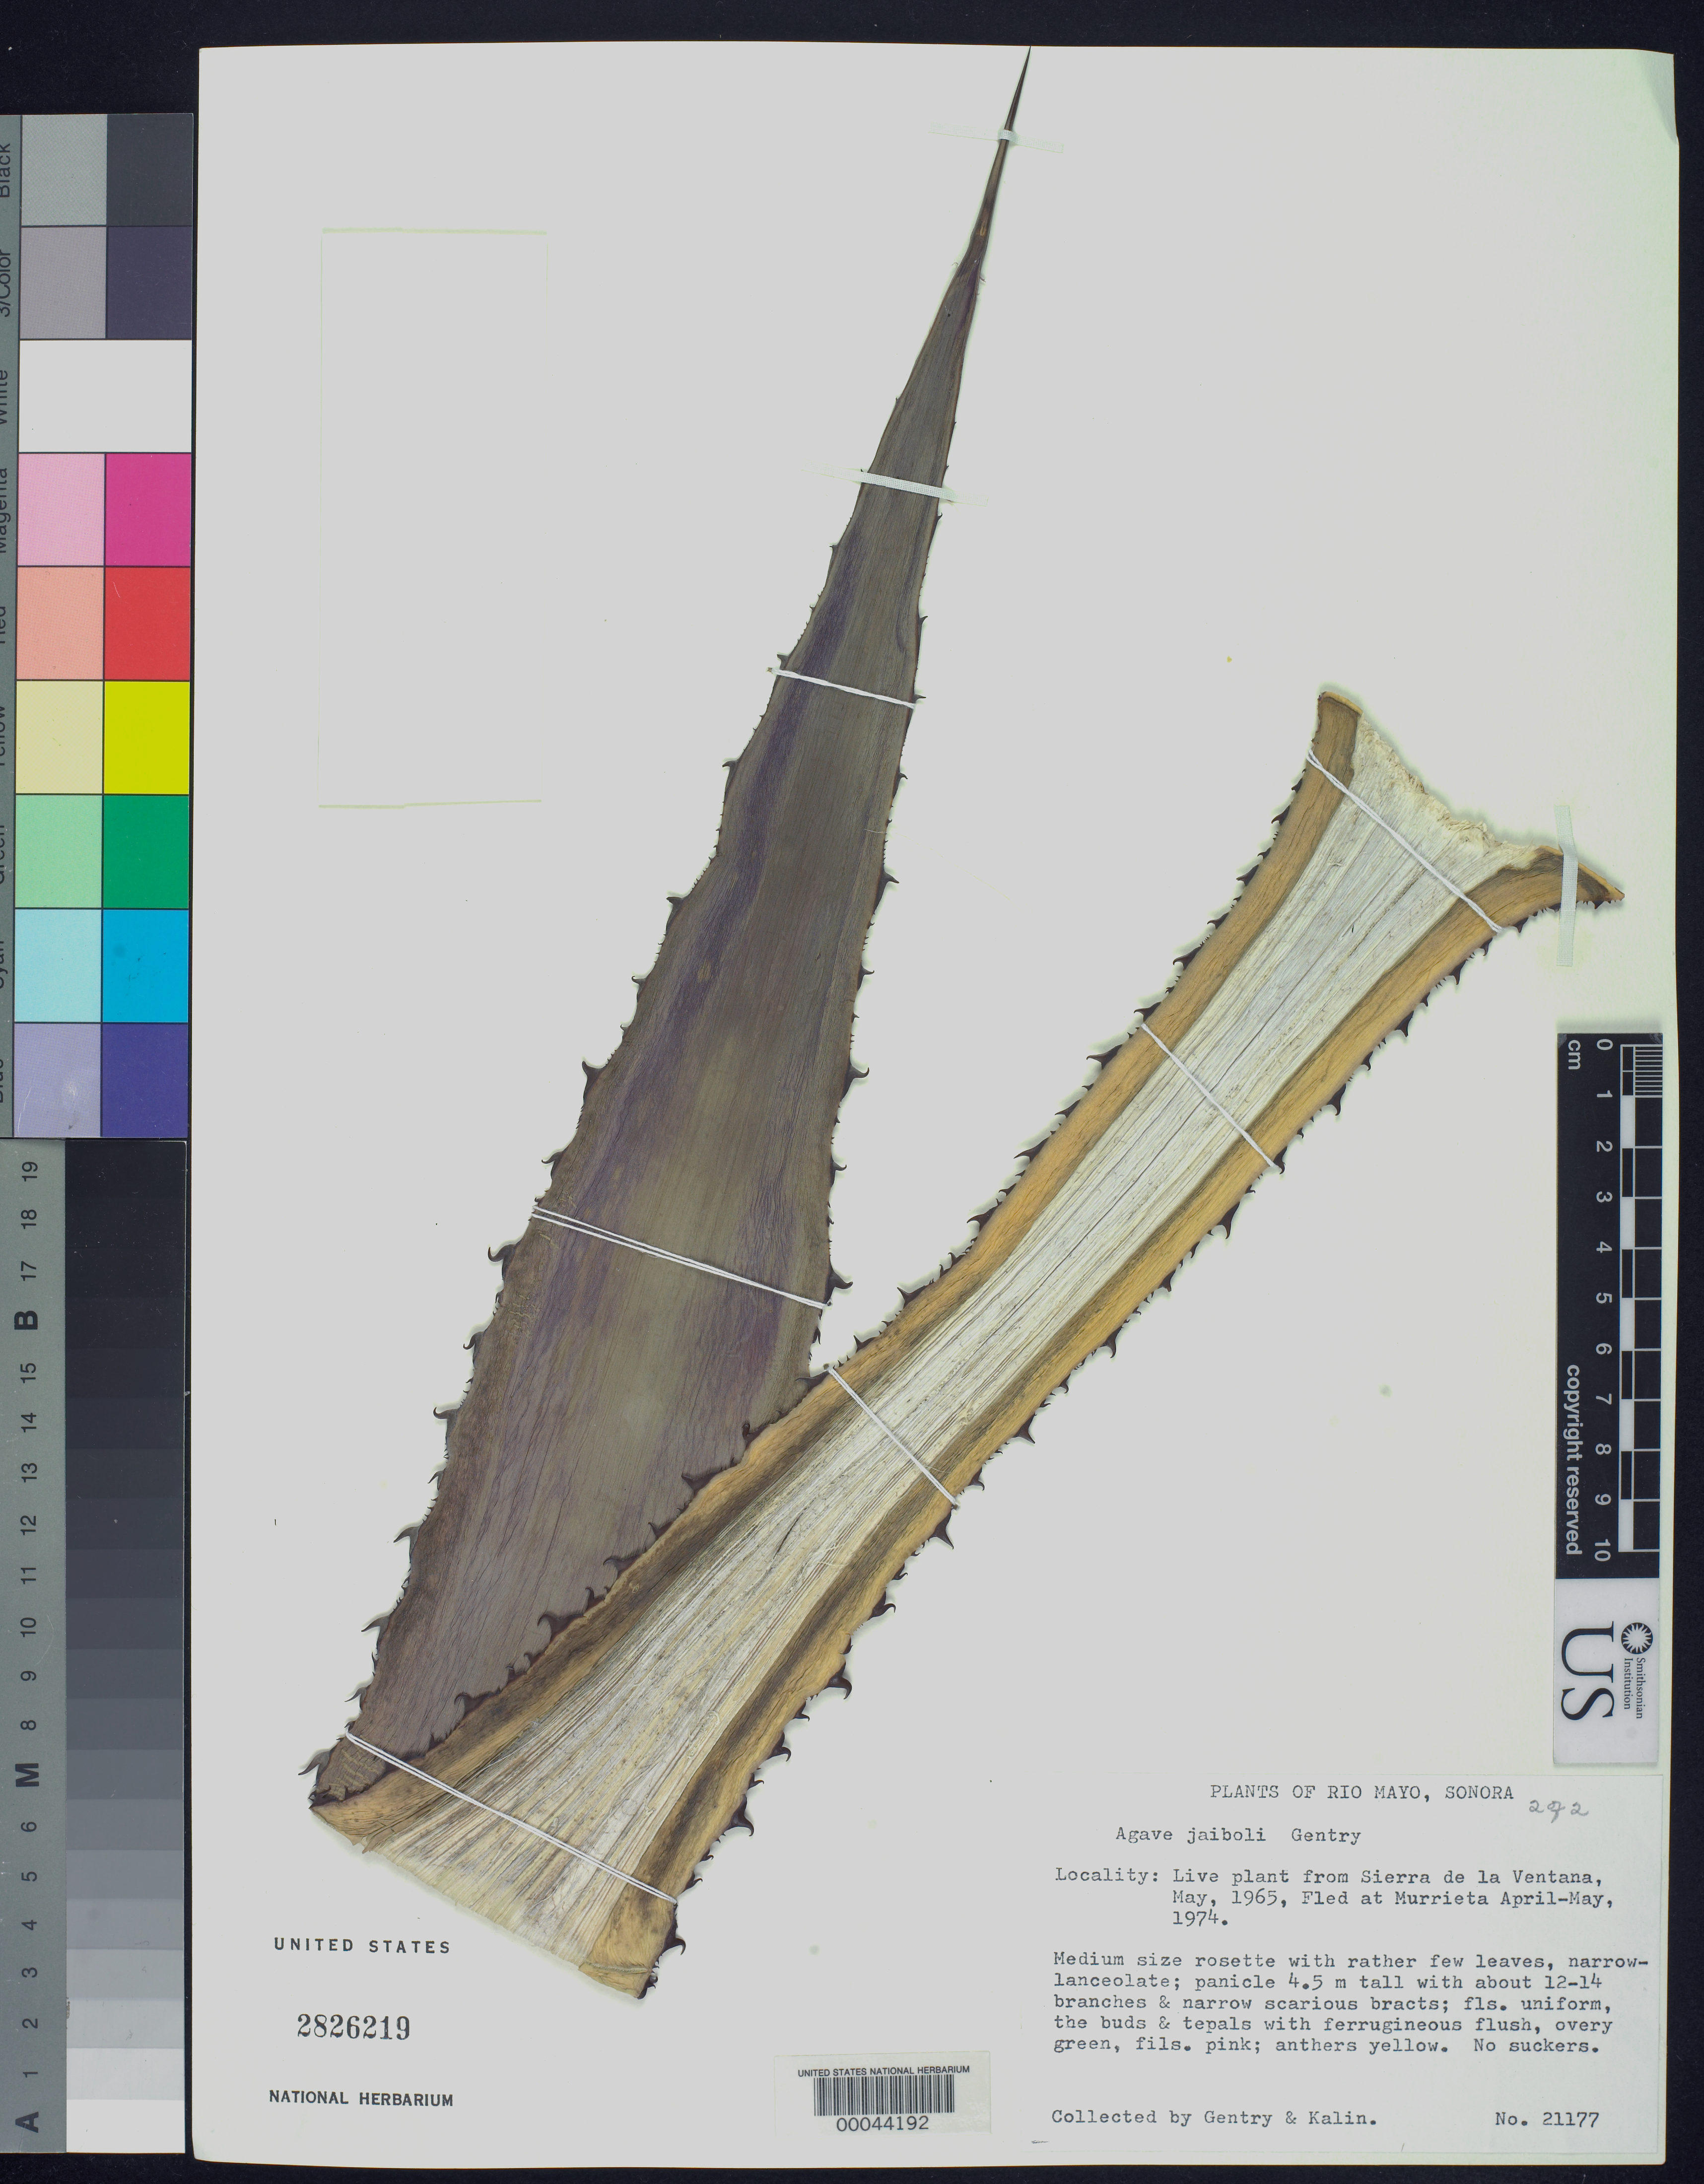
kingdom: Plantae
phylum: Tracheophyta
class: Liliopsida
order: Asparagales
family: Asparagaceae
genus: Agave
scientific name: Agave jaiboli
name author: Gentry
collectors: H. S. Gentry & -. Kalin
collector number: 21177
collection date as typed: May 1965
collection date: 1965-05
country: Mexico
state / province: Sonora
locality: Sierra de la ventana, Rio Mayo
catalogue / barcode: US 2826219